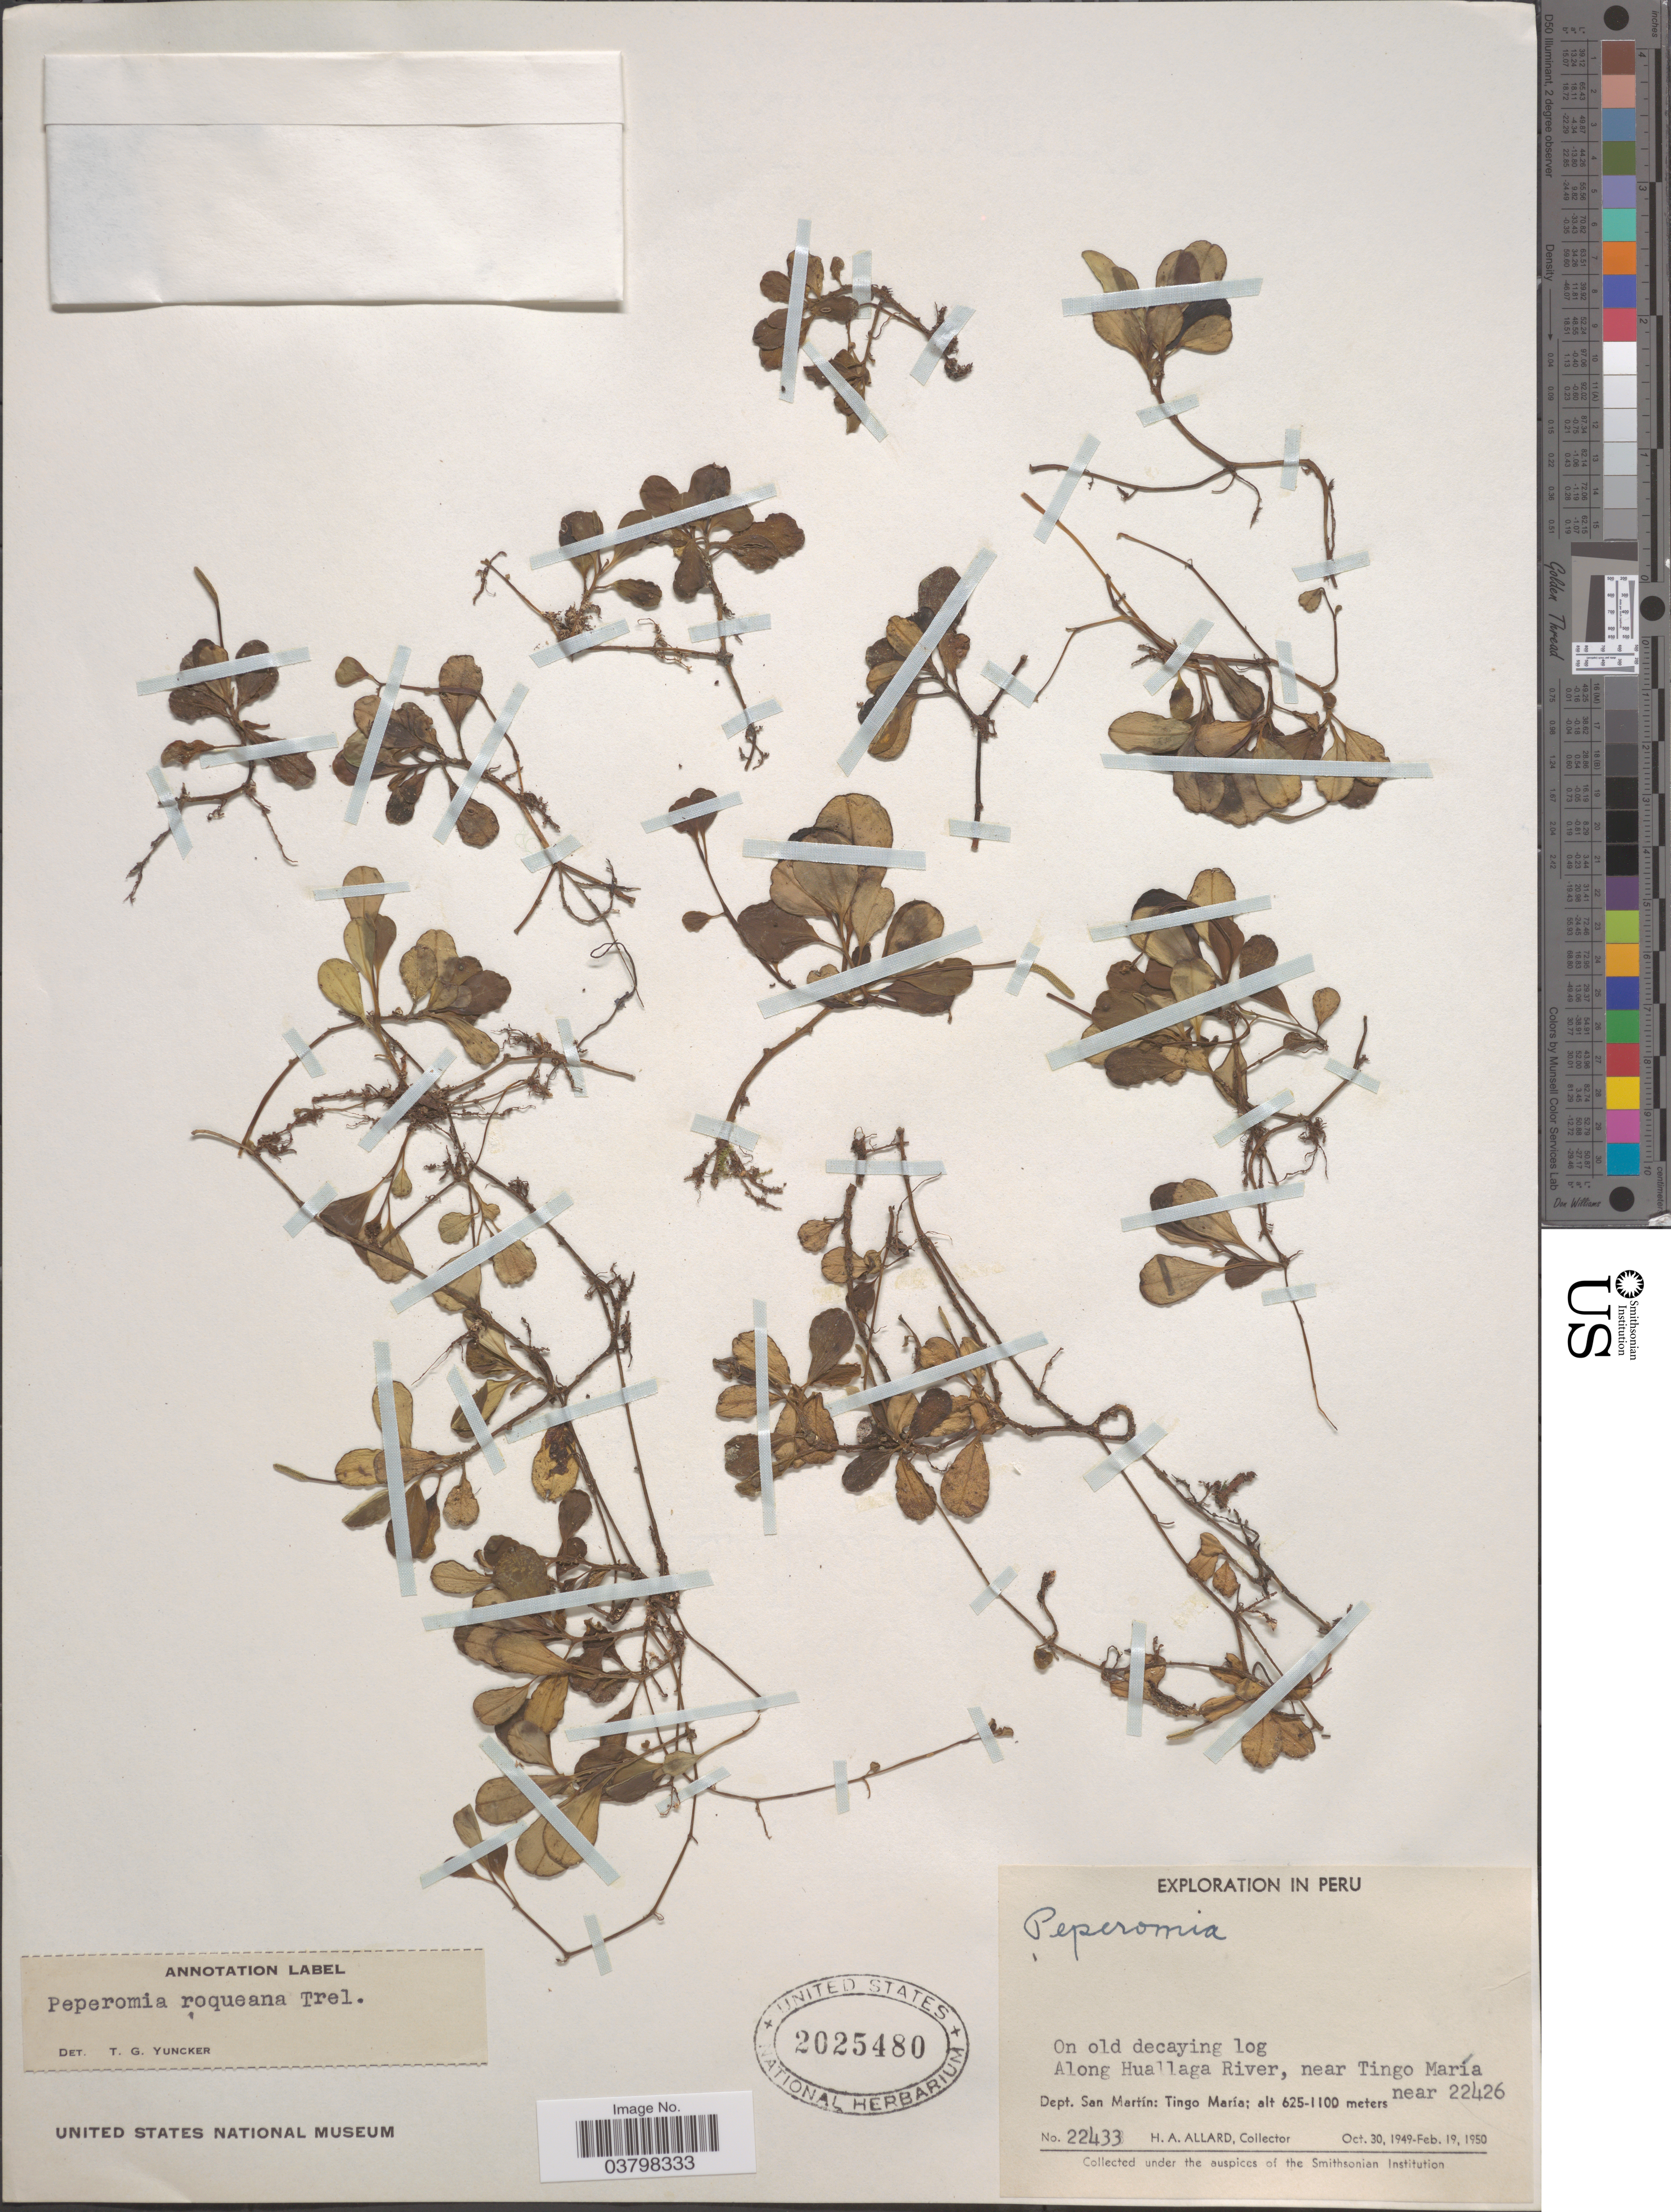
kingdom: Plantae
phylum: Tracheophyta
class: Magnoliopsida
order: Piperales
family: Piperaceae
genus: Peperomia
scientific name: Peperomia roqueana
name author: Trel.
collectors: H. A. Allard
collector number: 22433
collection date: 1949-10-30/1950-02-19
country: Peru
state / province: San Martín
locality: Along Huallaga River, near Tingo María. Dept. San Martín: Tingo María.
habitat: on old decaying log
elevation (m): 625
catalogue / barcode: US 2025480